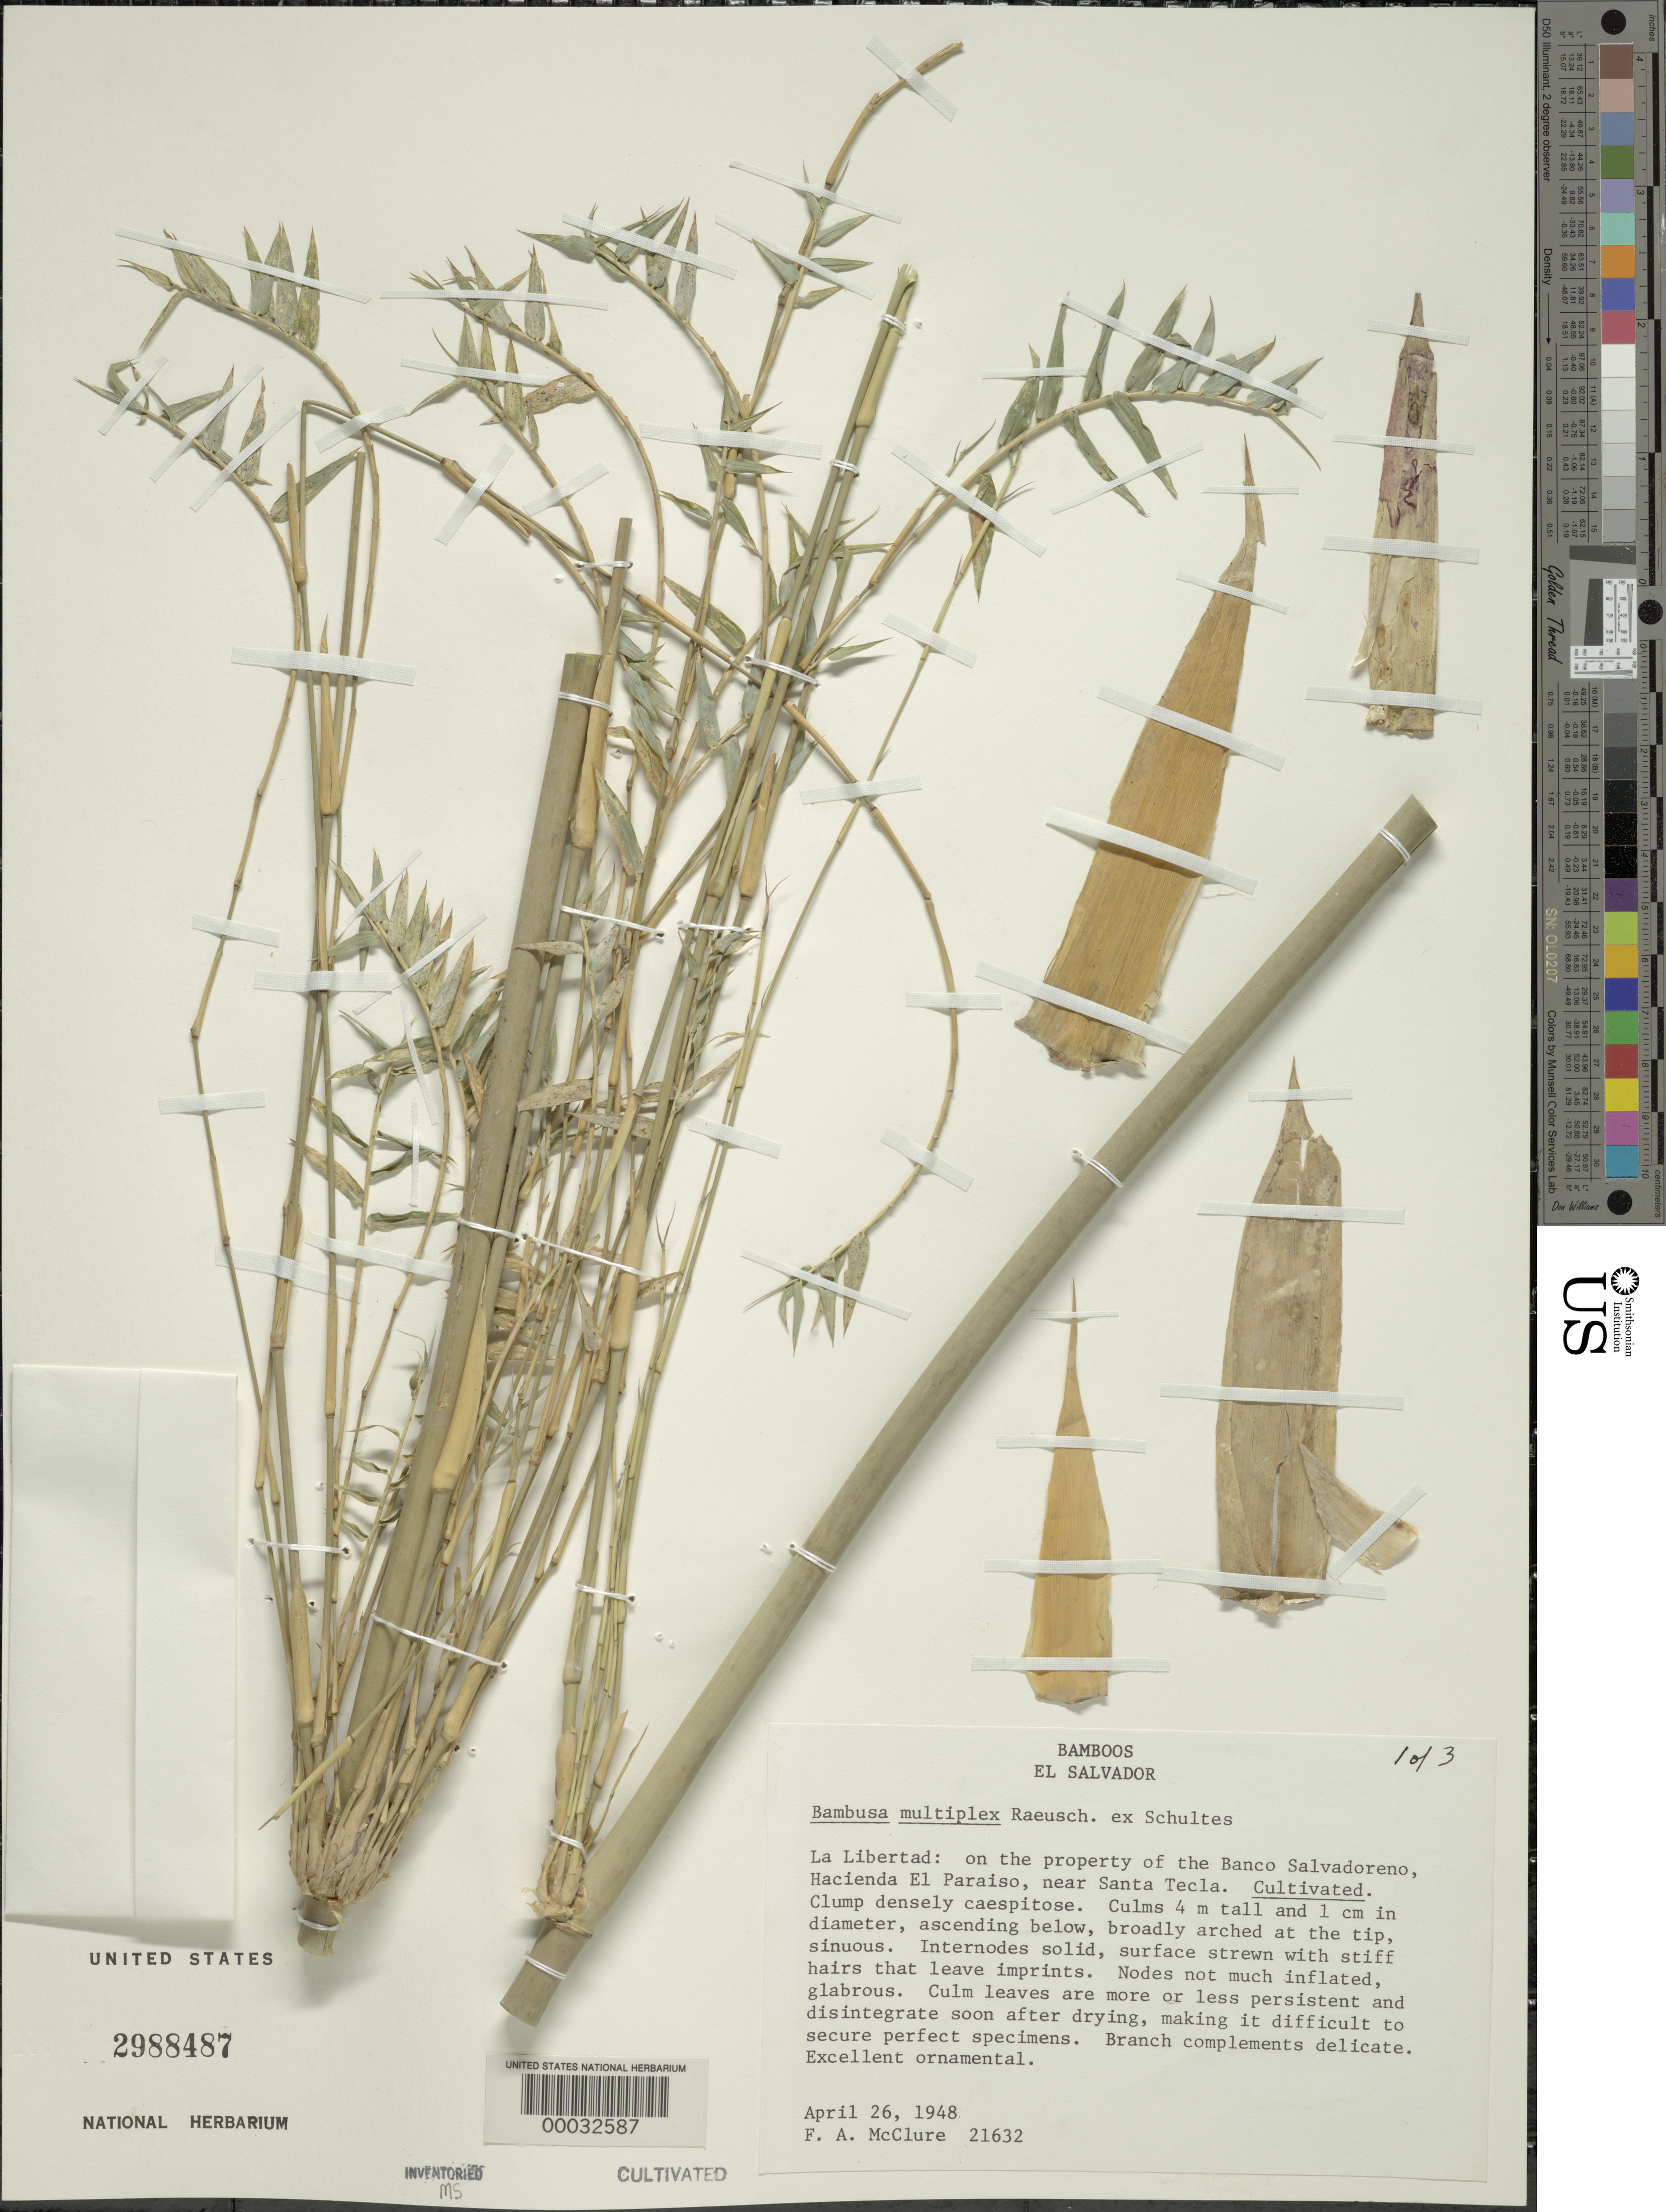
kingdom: Plantae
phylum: Tracheophyta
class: Liliopsida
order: Poales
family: Poaceae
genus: Bambusa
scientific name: Bambusa multiplex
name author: (Lour.) Raeusch. ex Schult. & Schult. f.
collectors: F. A. McClure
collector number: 21632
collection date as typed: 26 Apr 1948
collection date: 1948-04-26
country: El Salvador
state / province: La Libertad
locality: Banco salvadoreno, hacienda el paraiso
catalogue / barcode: US 2988487